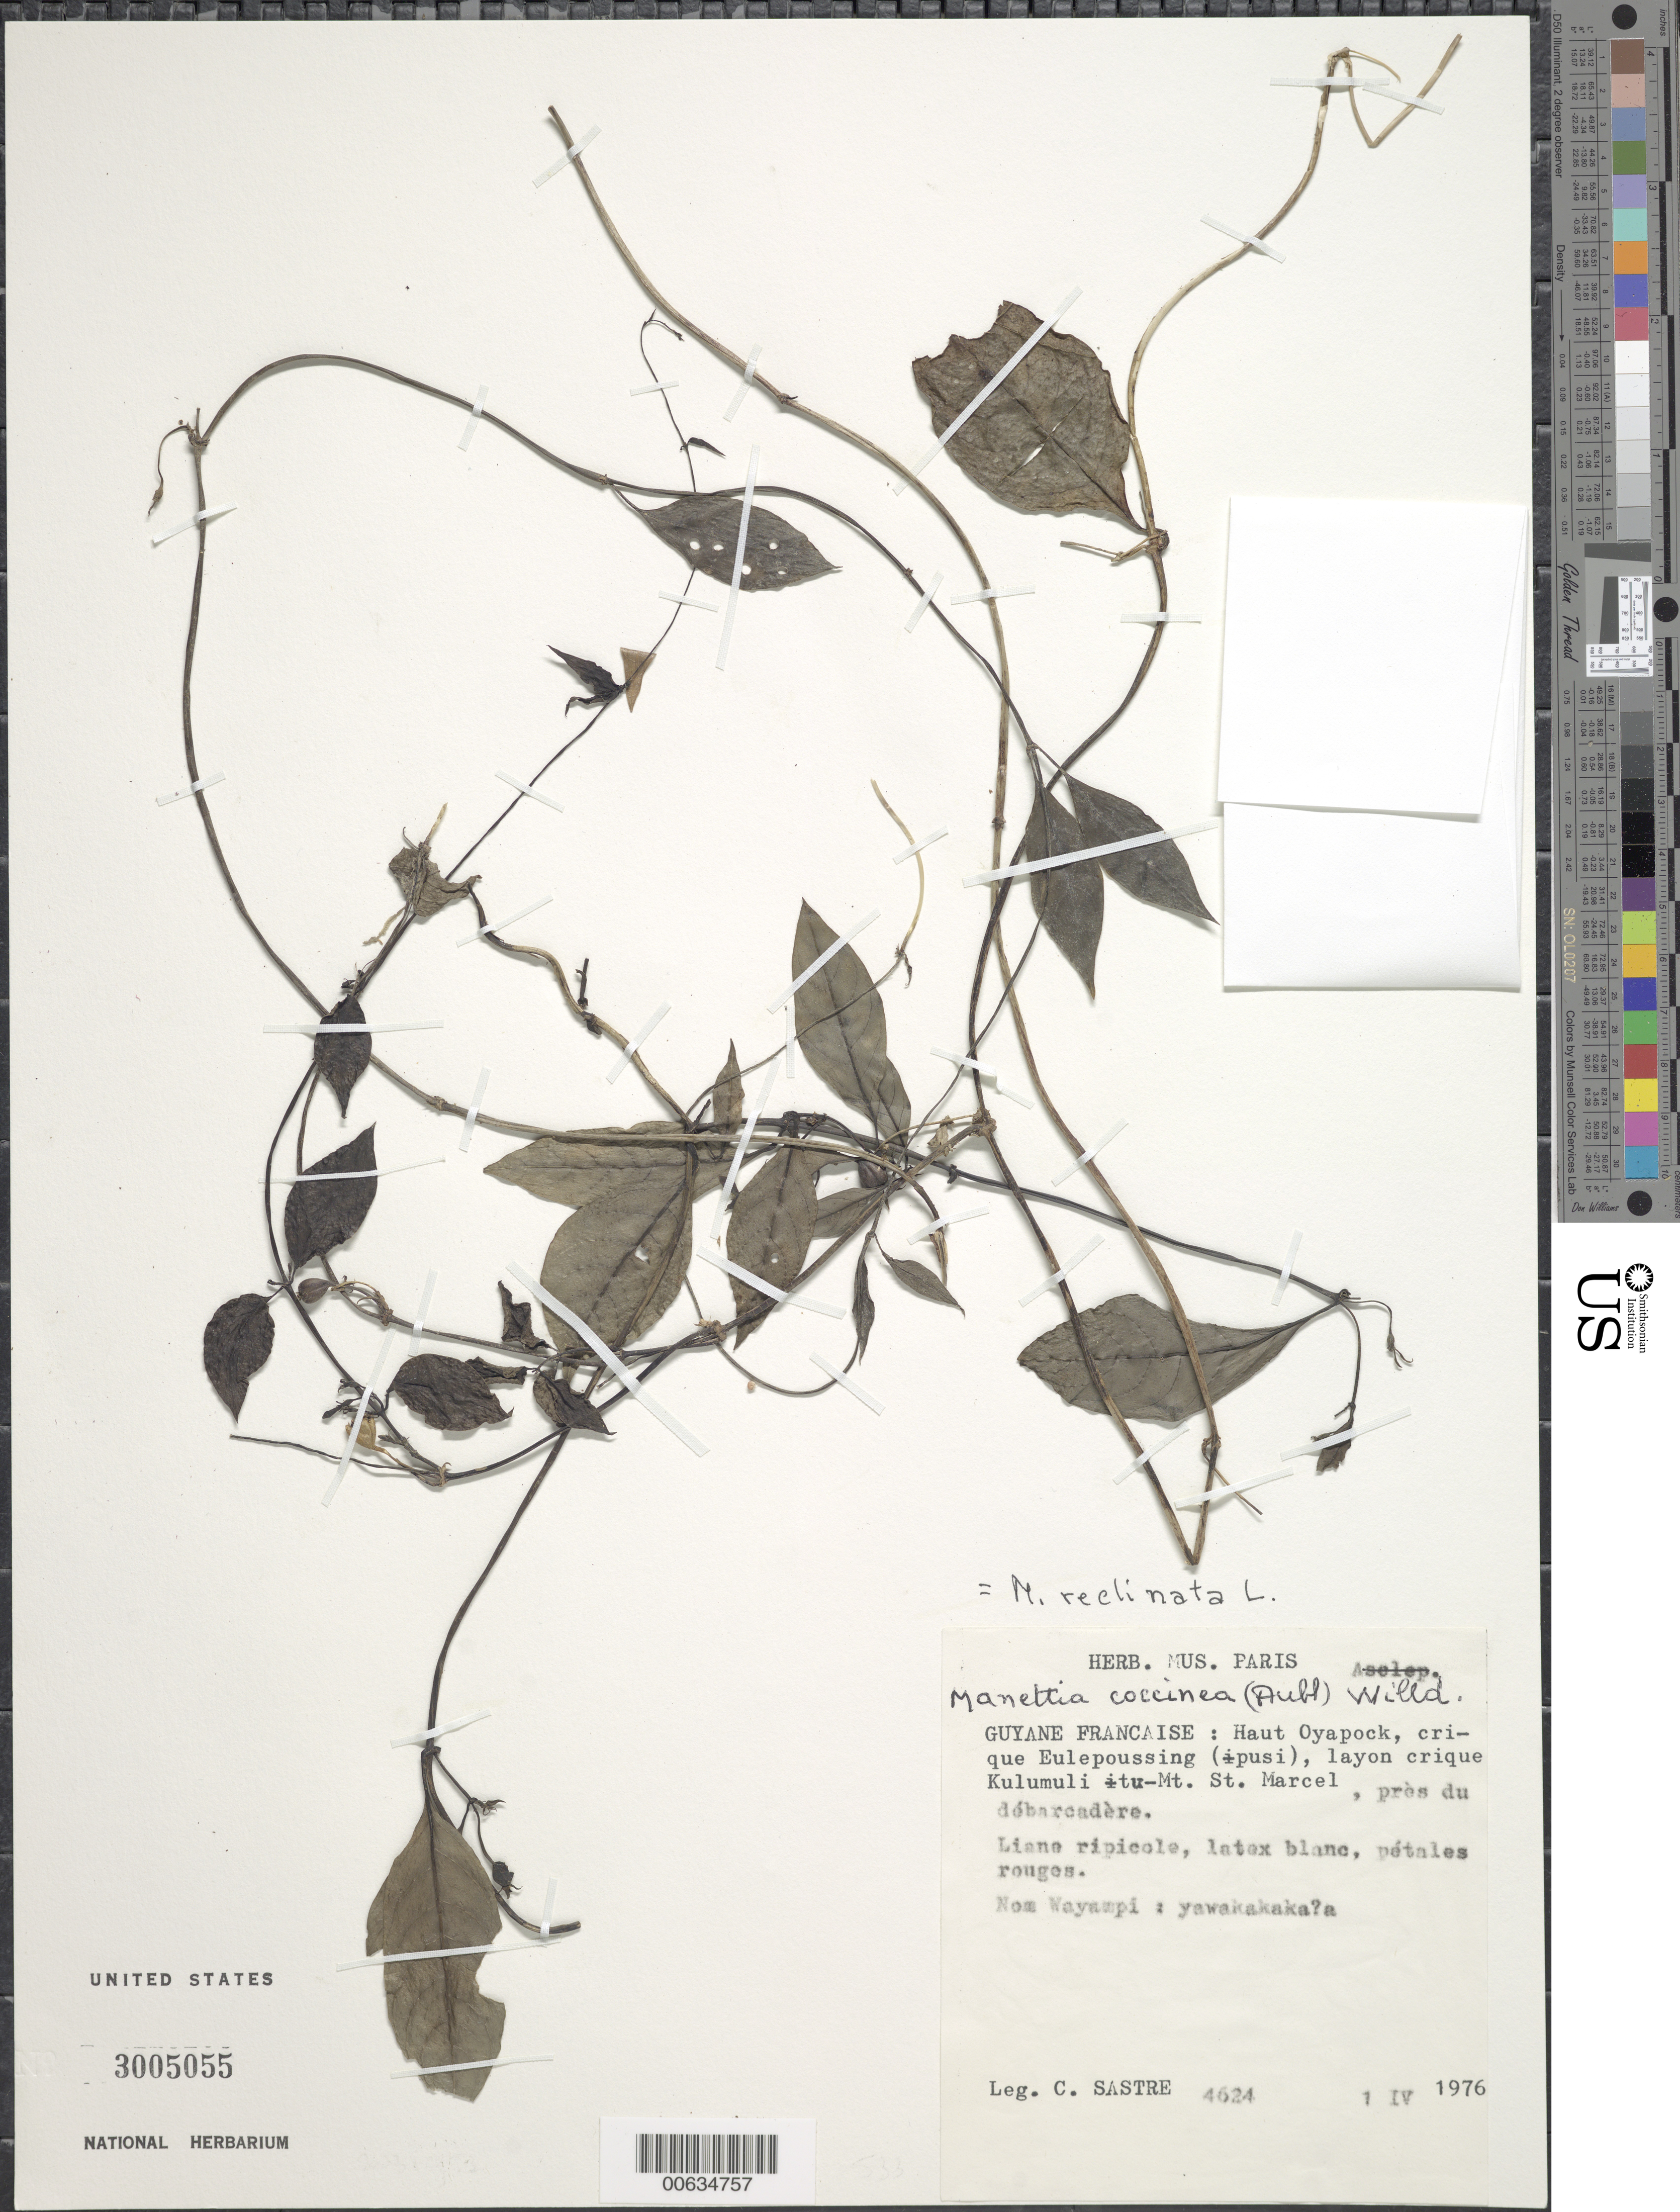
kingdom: Plantae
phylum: Tracheophyta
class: Magnoliopsida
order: Gentianales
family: Rubiaceae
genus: Manettia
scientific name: Manettia reclinata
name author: L.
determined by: Delprete, P. G., Herb. de Guyane Cay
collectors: C. H. L. Sastre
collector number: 4624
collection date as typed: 1-Apr-76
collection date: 1976-04-01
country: French Guiana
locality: Haut Oyapock, Crique Eulepoussing, layon crique Kulumuli to Mt. St. Marcel, pres du debarcadere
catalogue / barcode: US 3005055